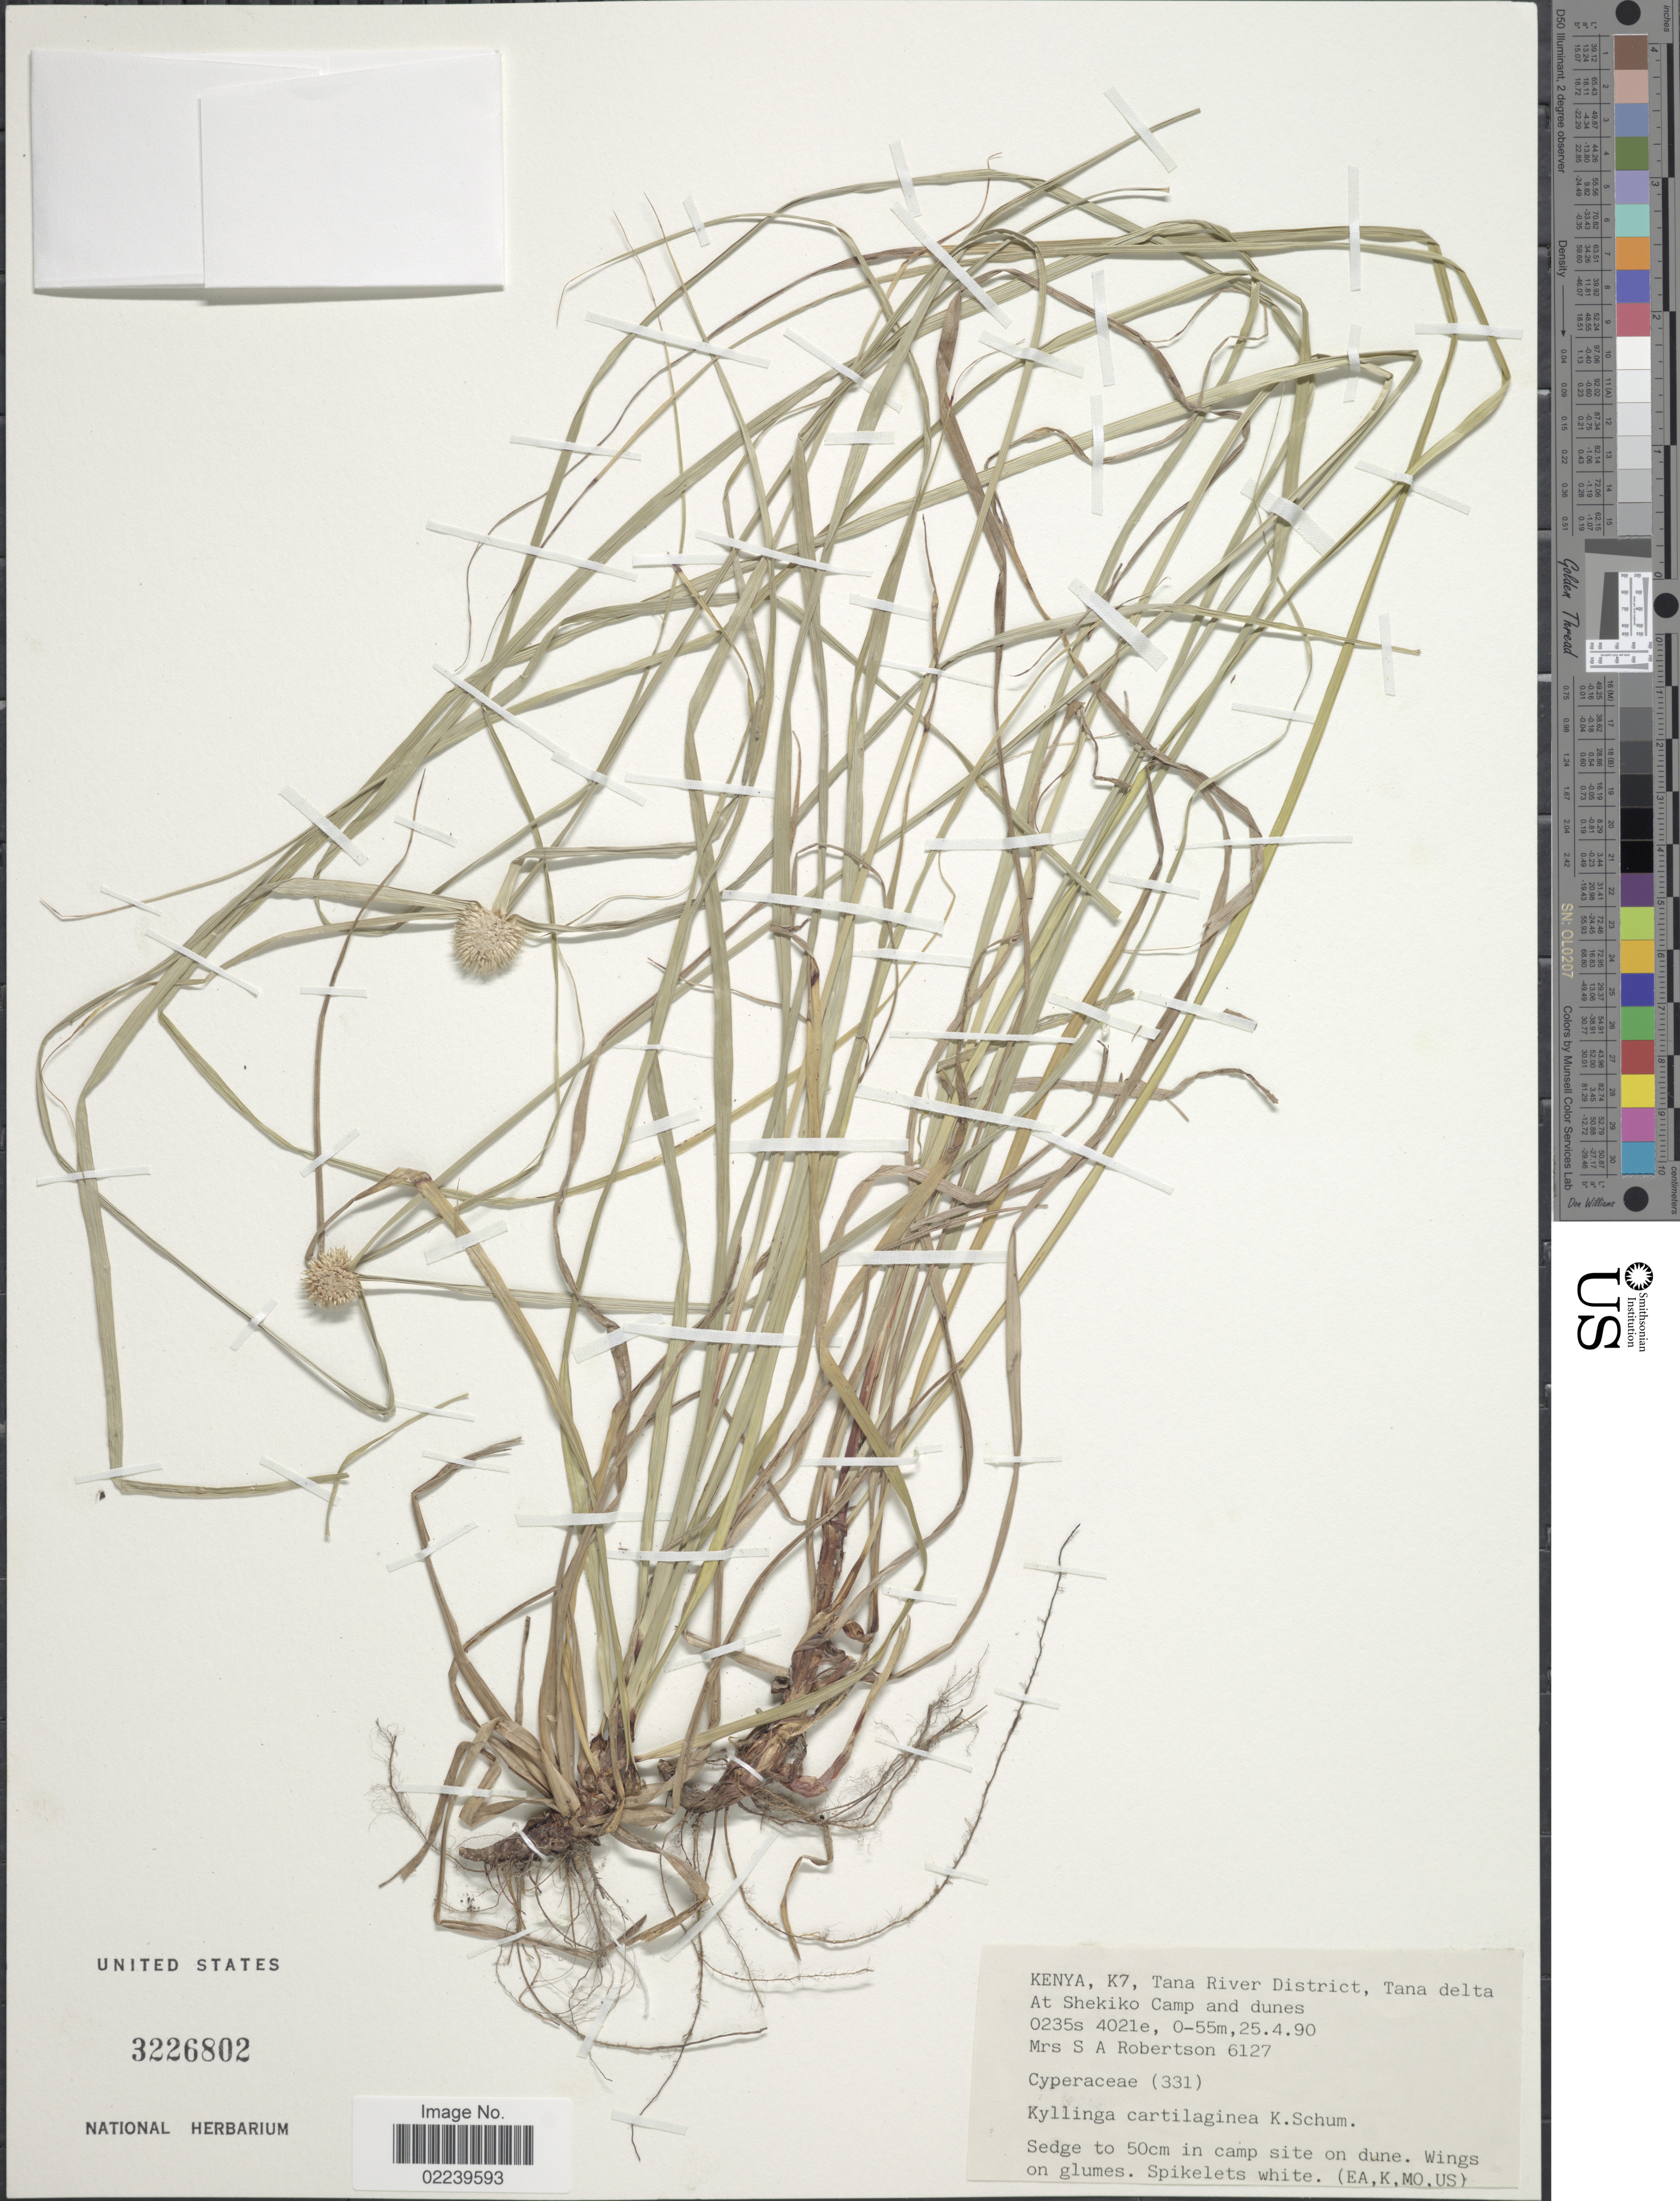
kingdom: Plantae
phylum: Tracheophyta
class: Liliopsida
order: Poales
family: Cyperaceae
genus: Cyperus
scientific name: Cyperus cartilagineus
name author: (K. Schum.) Mattf. & Kük.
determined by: Strong, M. T., (US), Smithsonian Institution - National Museum of Natural History (UNITED STATES)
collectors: S. Robertson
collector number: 6127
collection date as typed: Transcribed d/m/y: 25/4/90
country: Kenya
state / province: Tana River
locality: Tana Delta. At Shekiko Camp ad dunes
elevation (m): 0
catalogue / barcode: US 3226802